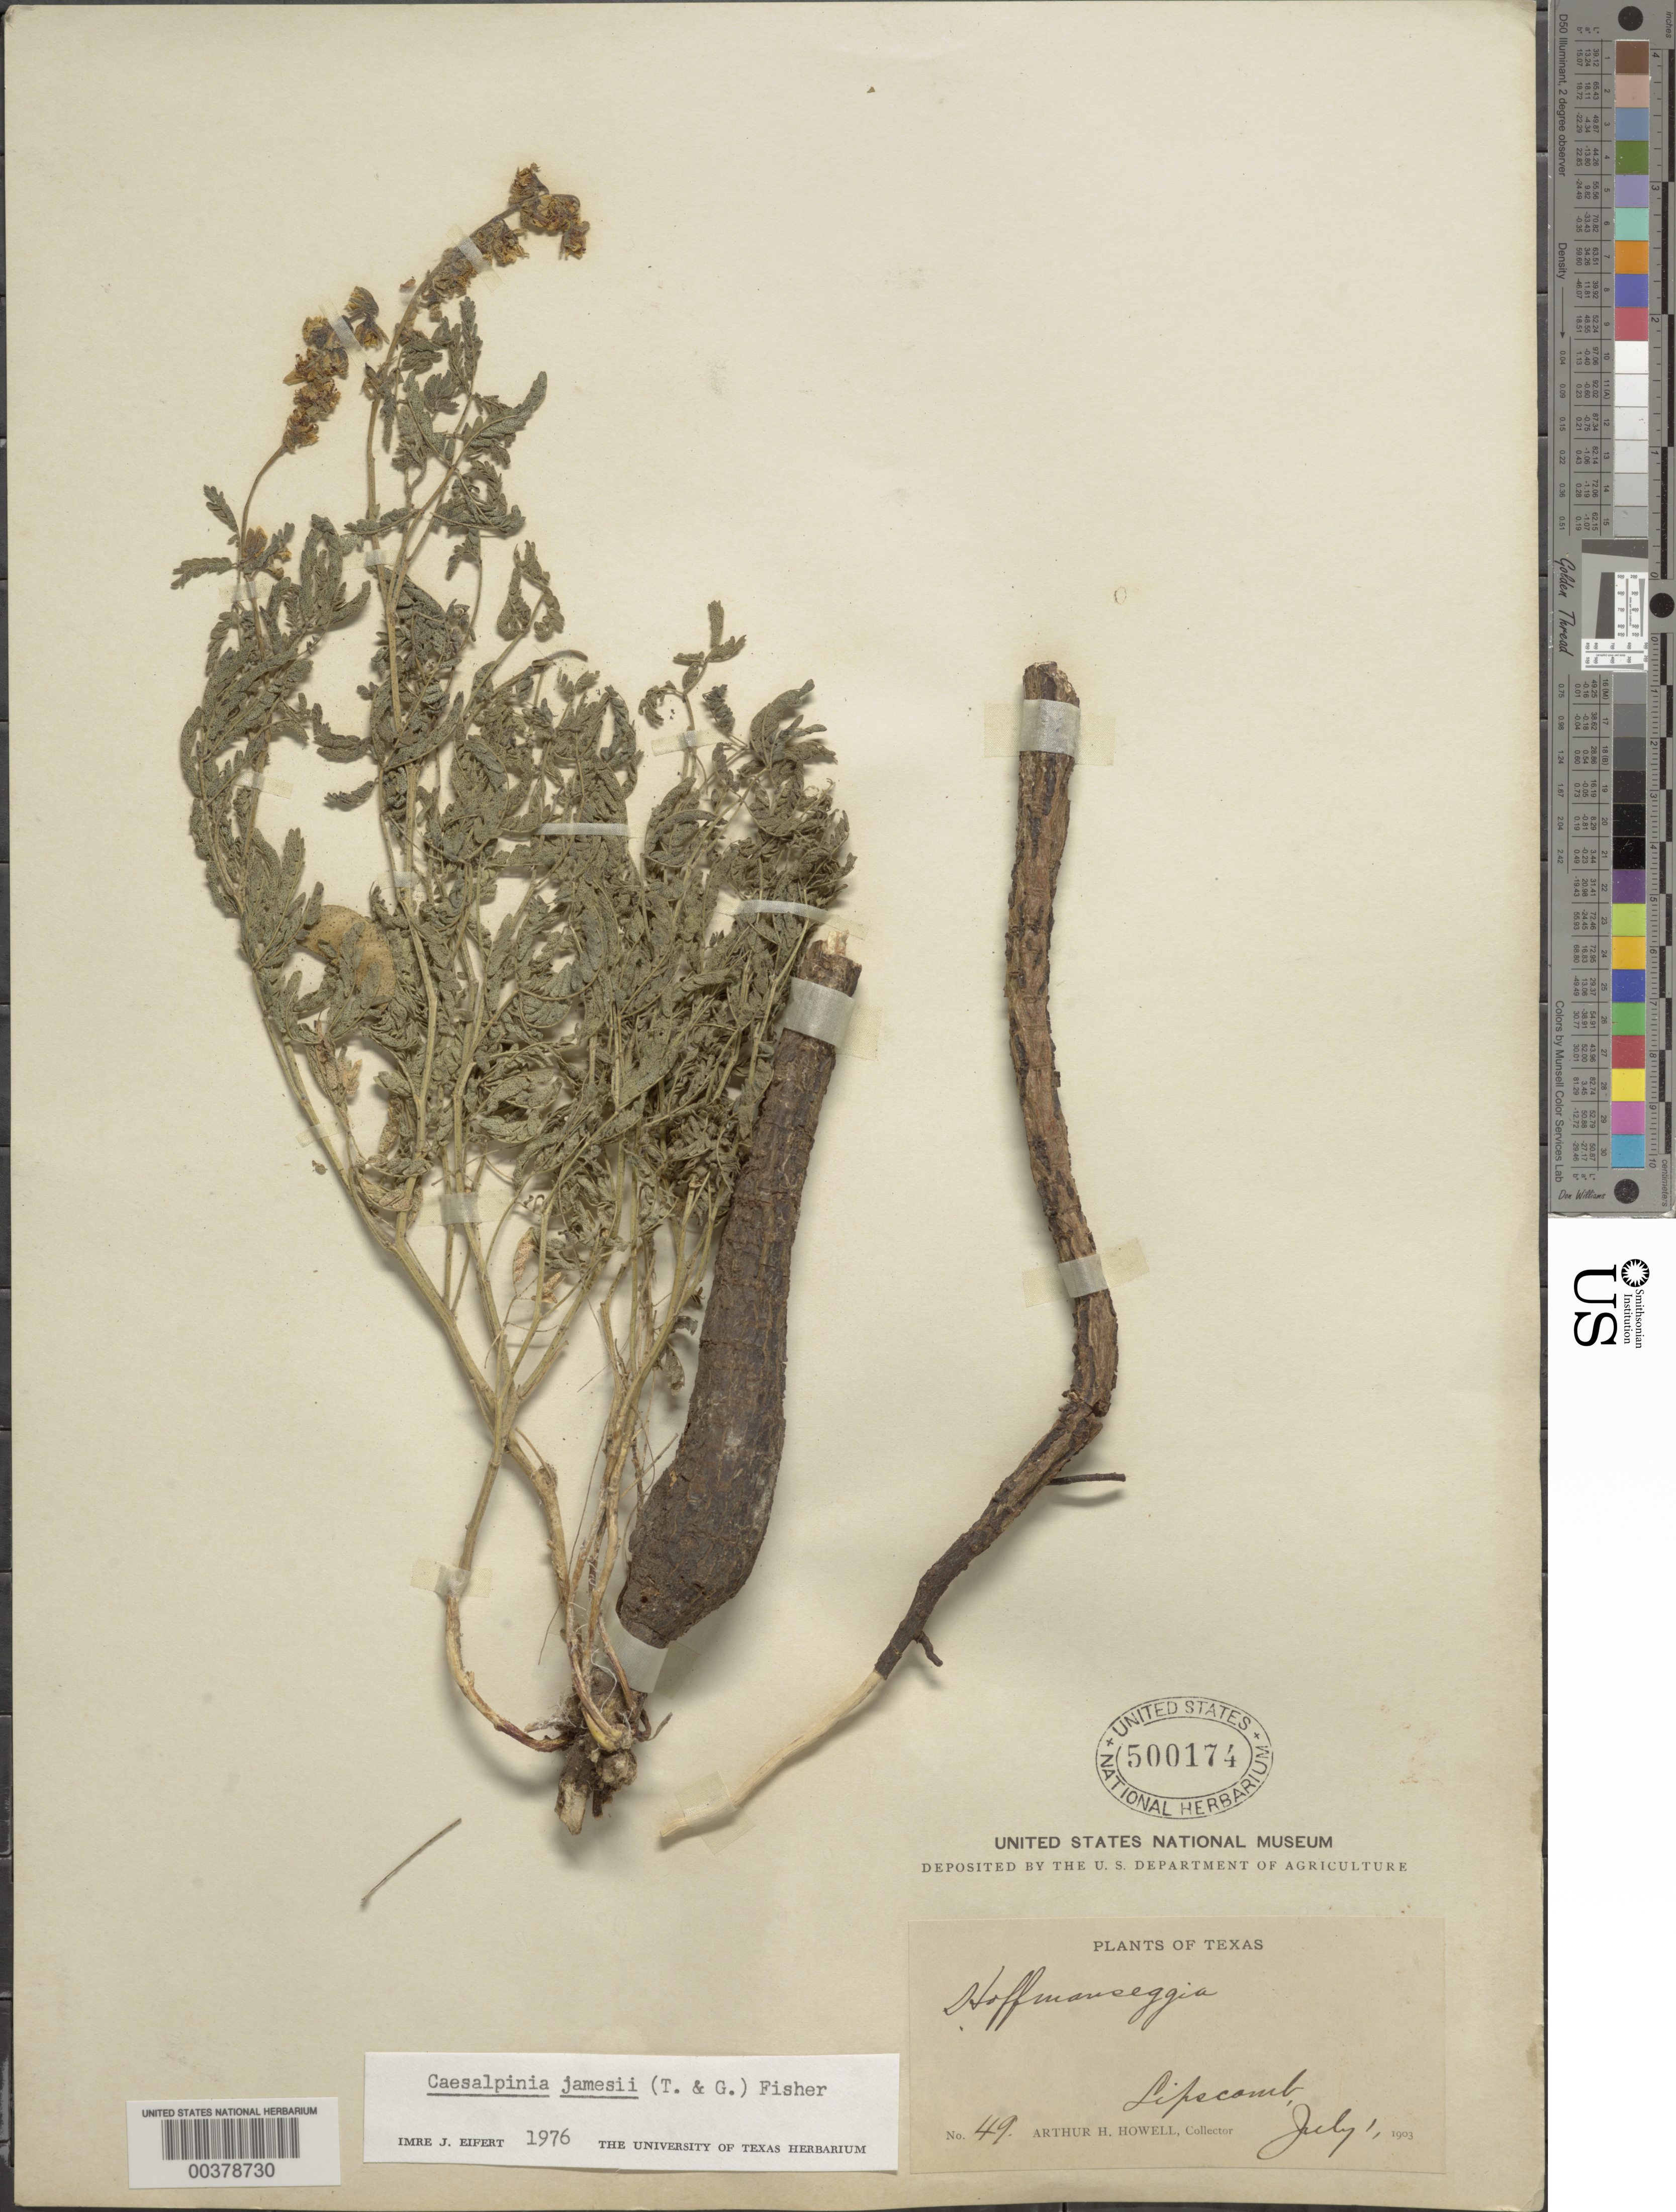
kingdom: Plantae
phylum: Tracheophyta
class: Magnoliopsida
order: Fabales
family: Fabaceae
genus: Pomaria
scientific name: Pomaria jamesii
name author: (Torr. & A. Gray) Walp.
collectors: A. H. Howell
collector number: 49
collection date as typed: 01 Jul 1903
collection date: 1903-07-01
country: United States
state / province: Texas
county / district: Lipscomb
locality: Lipscomb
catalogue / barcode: US 500174